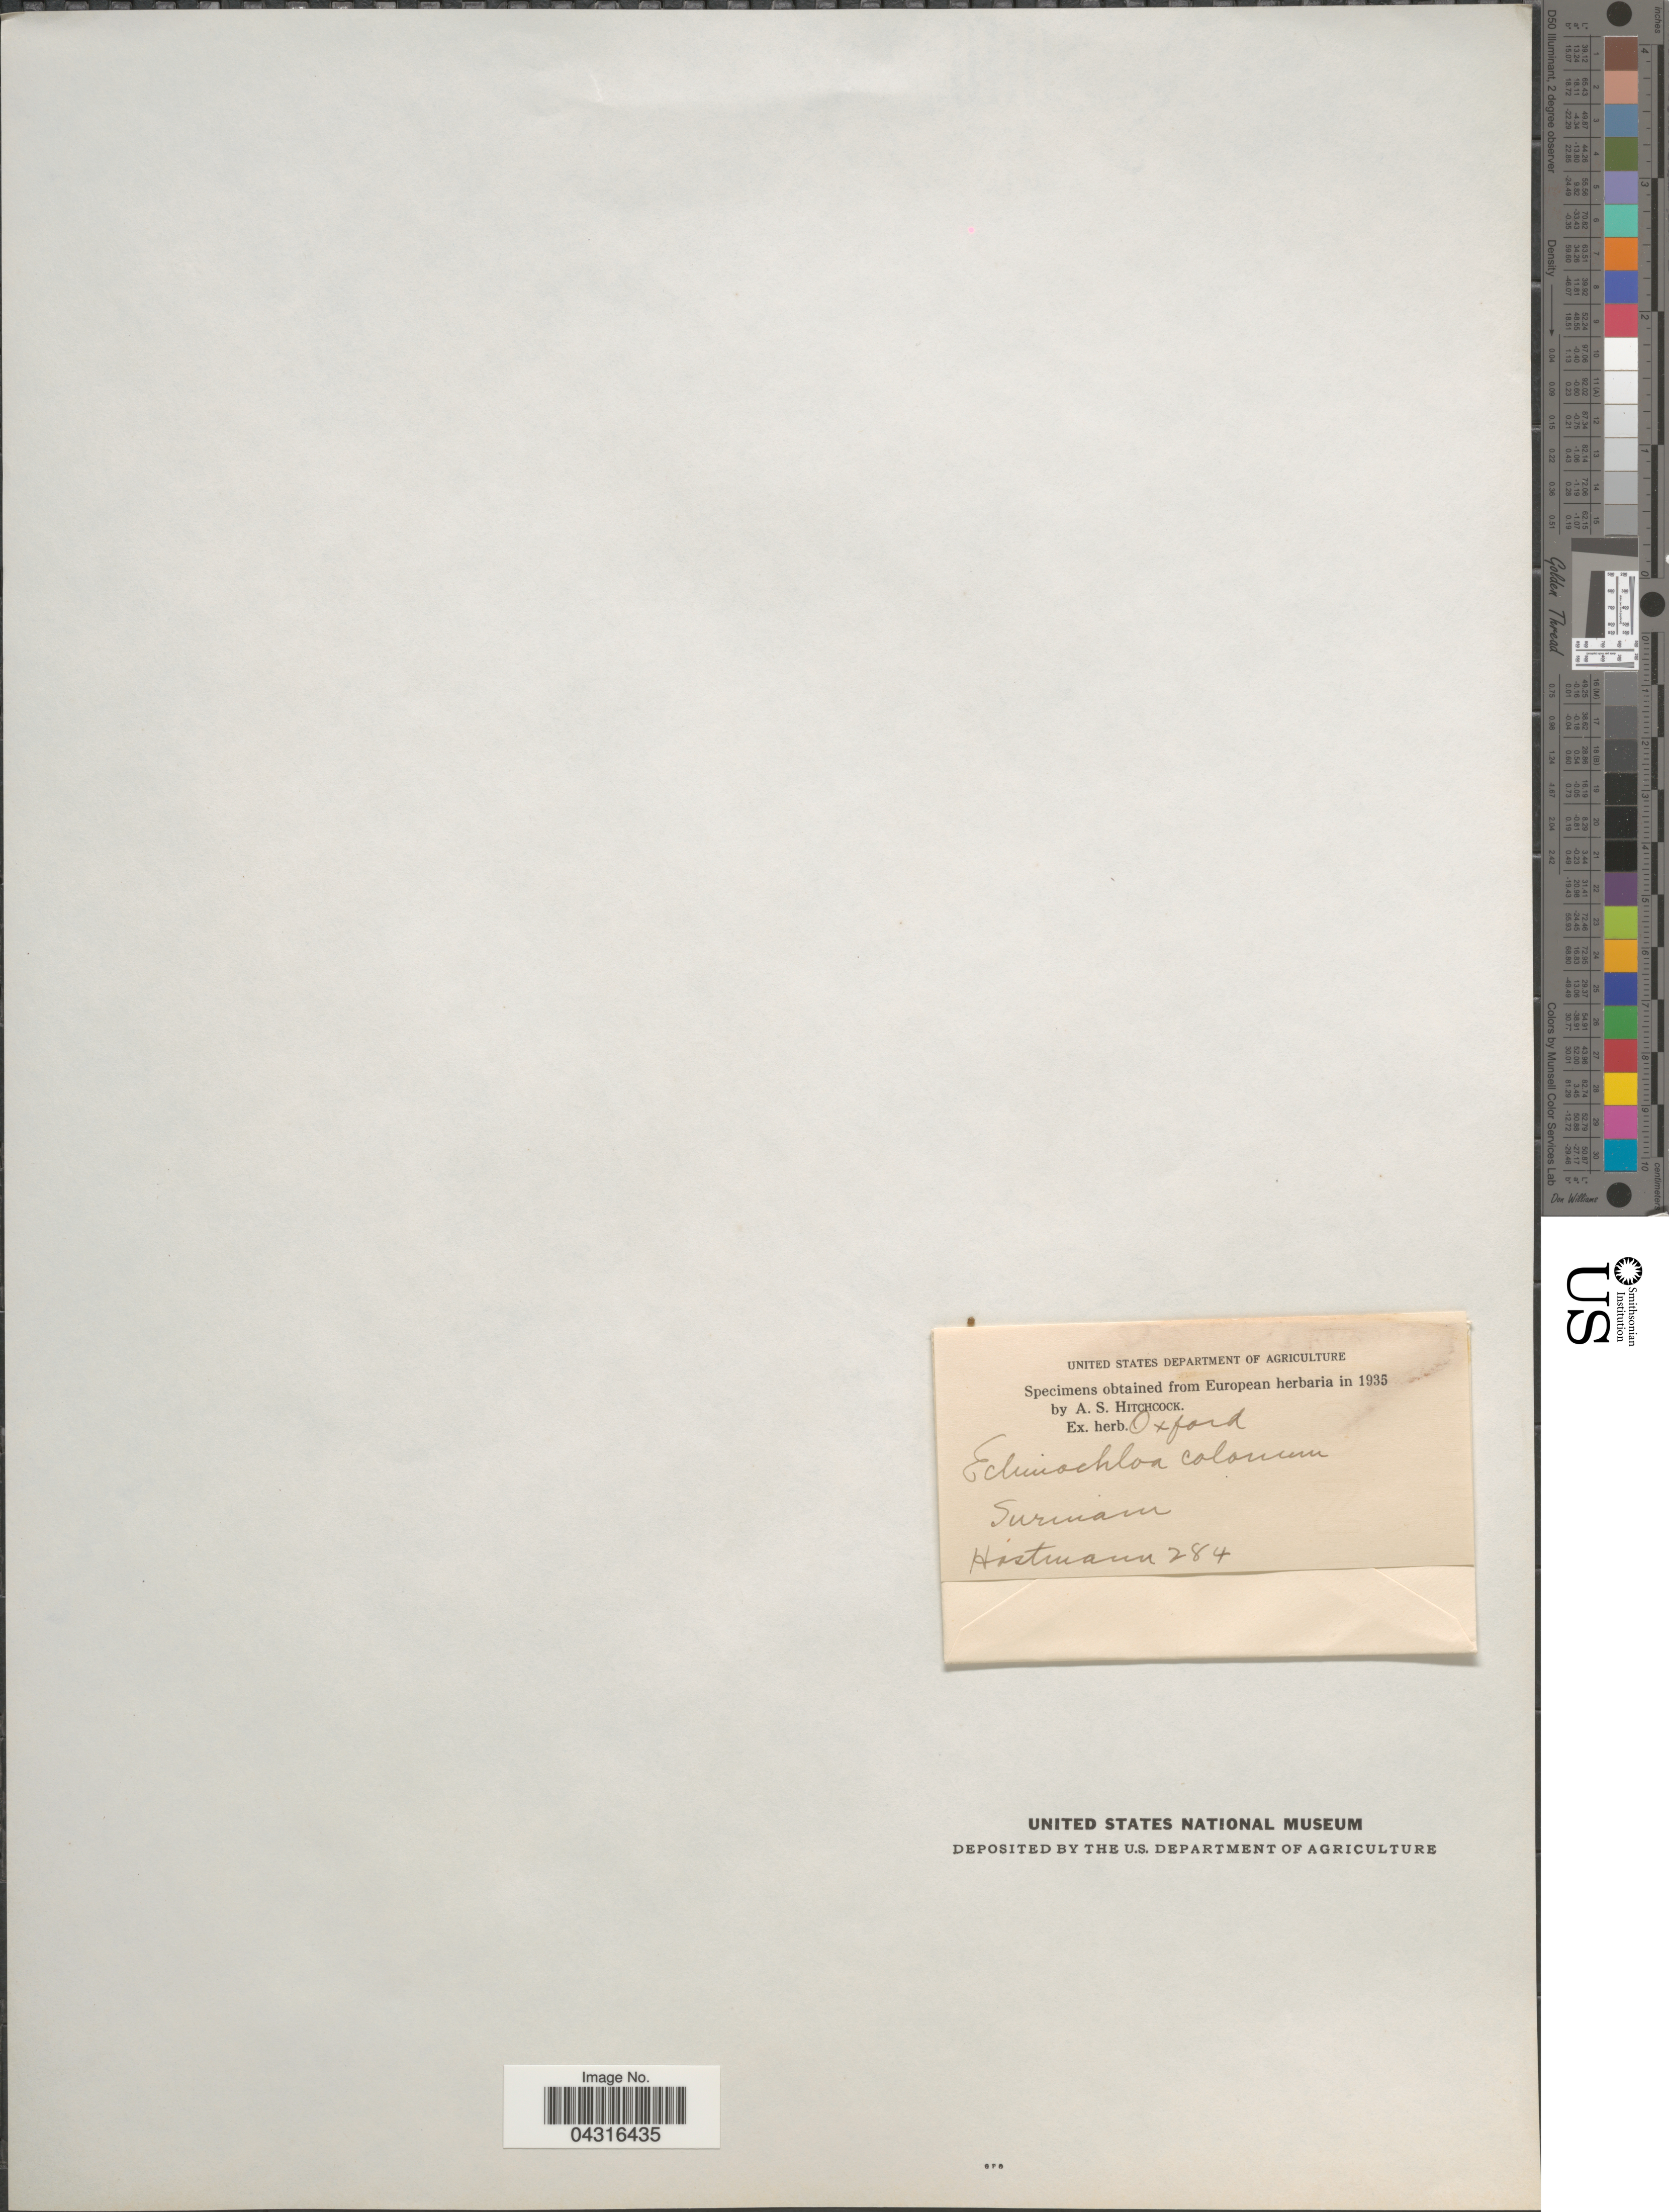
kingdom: Plantae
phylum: Tracheophyta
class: Liliopsida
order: Poales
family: Poaceae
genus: Echinochloa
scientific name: Echinochloa colona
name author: (L.) Link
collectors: Hostmann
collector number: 284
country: Suriname